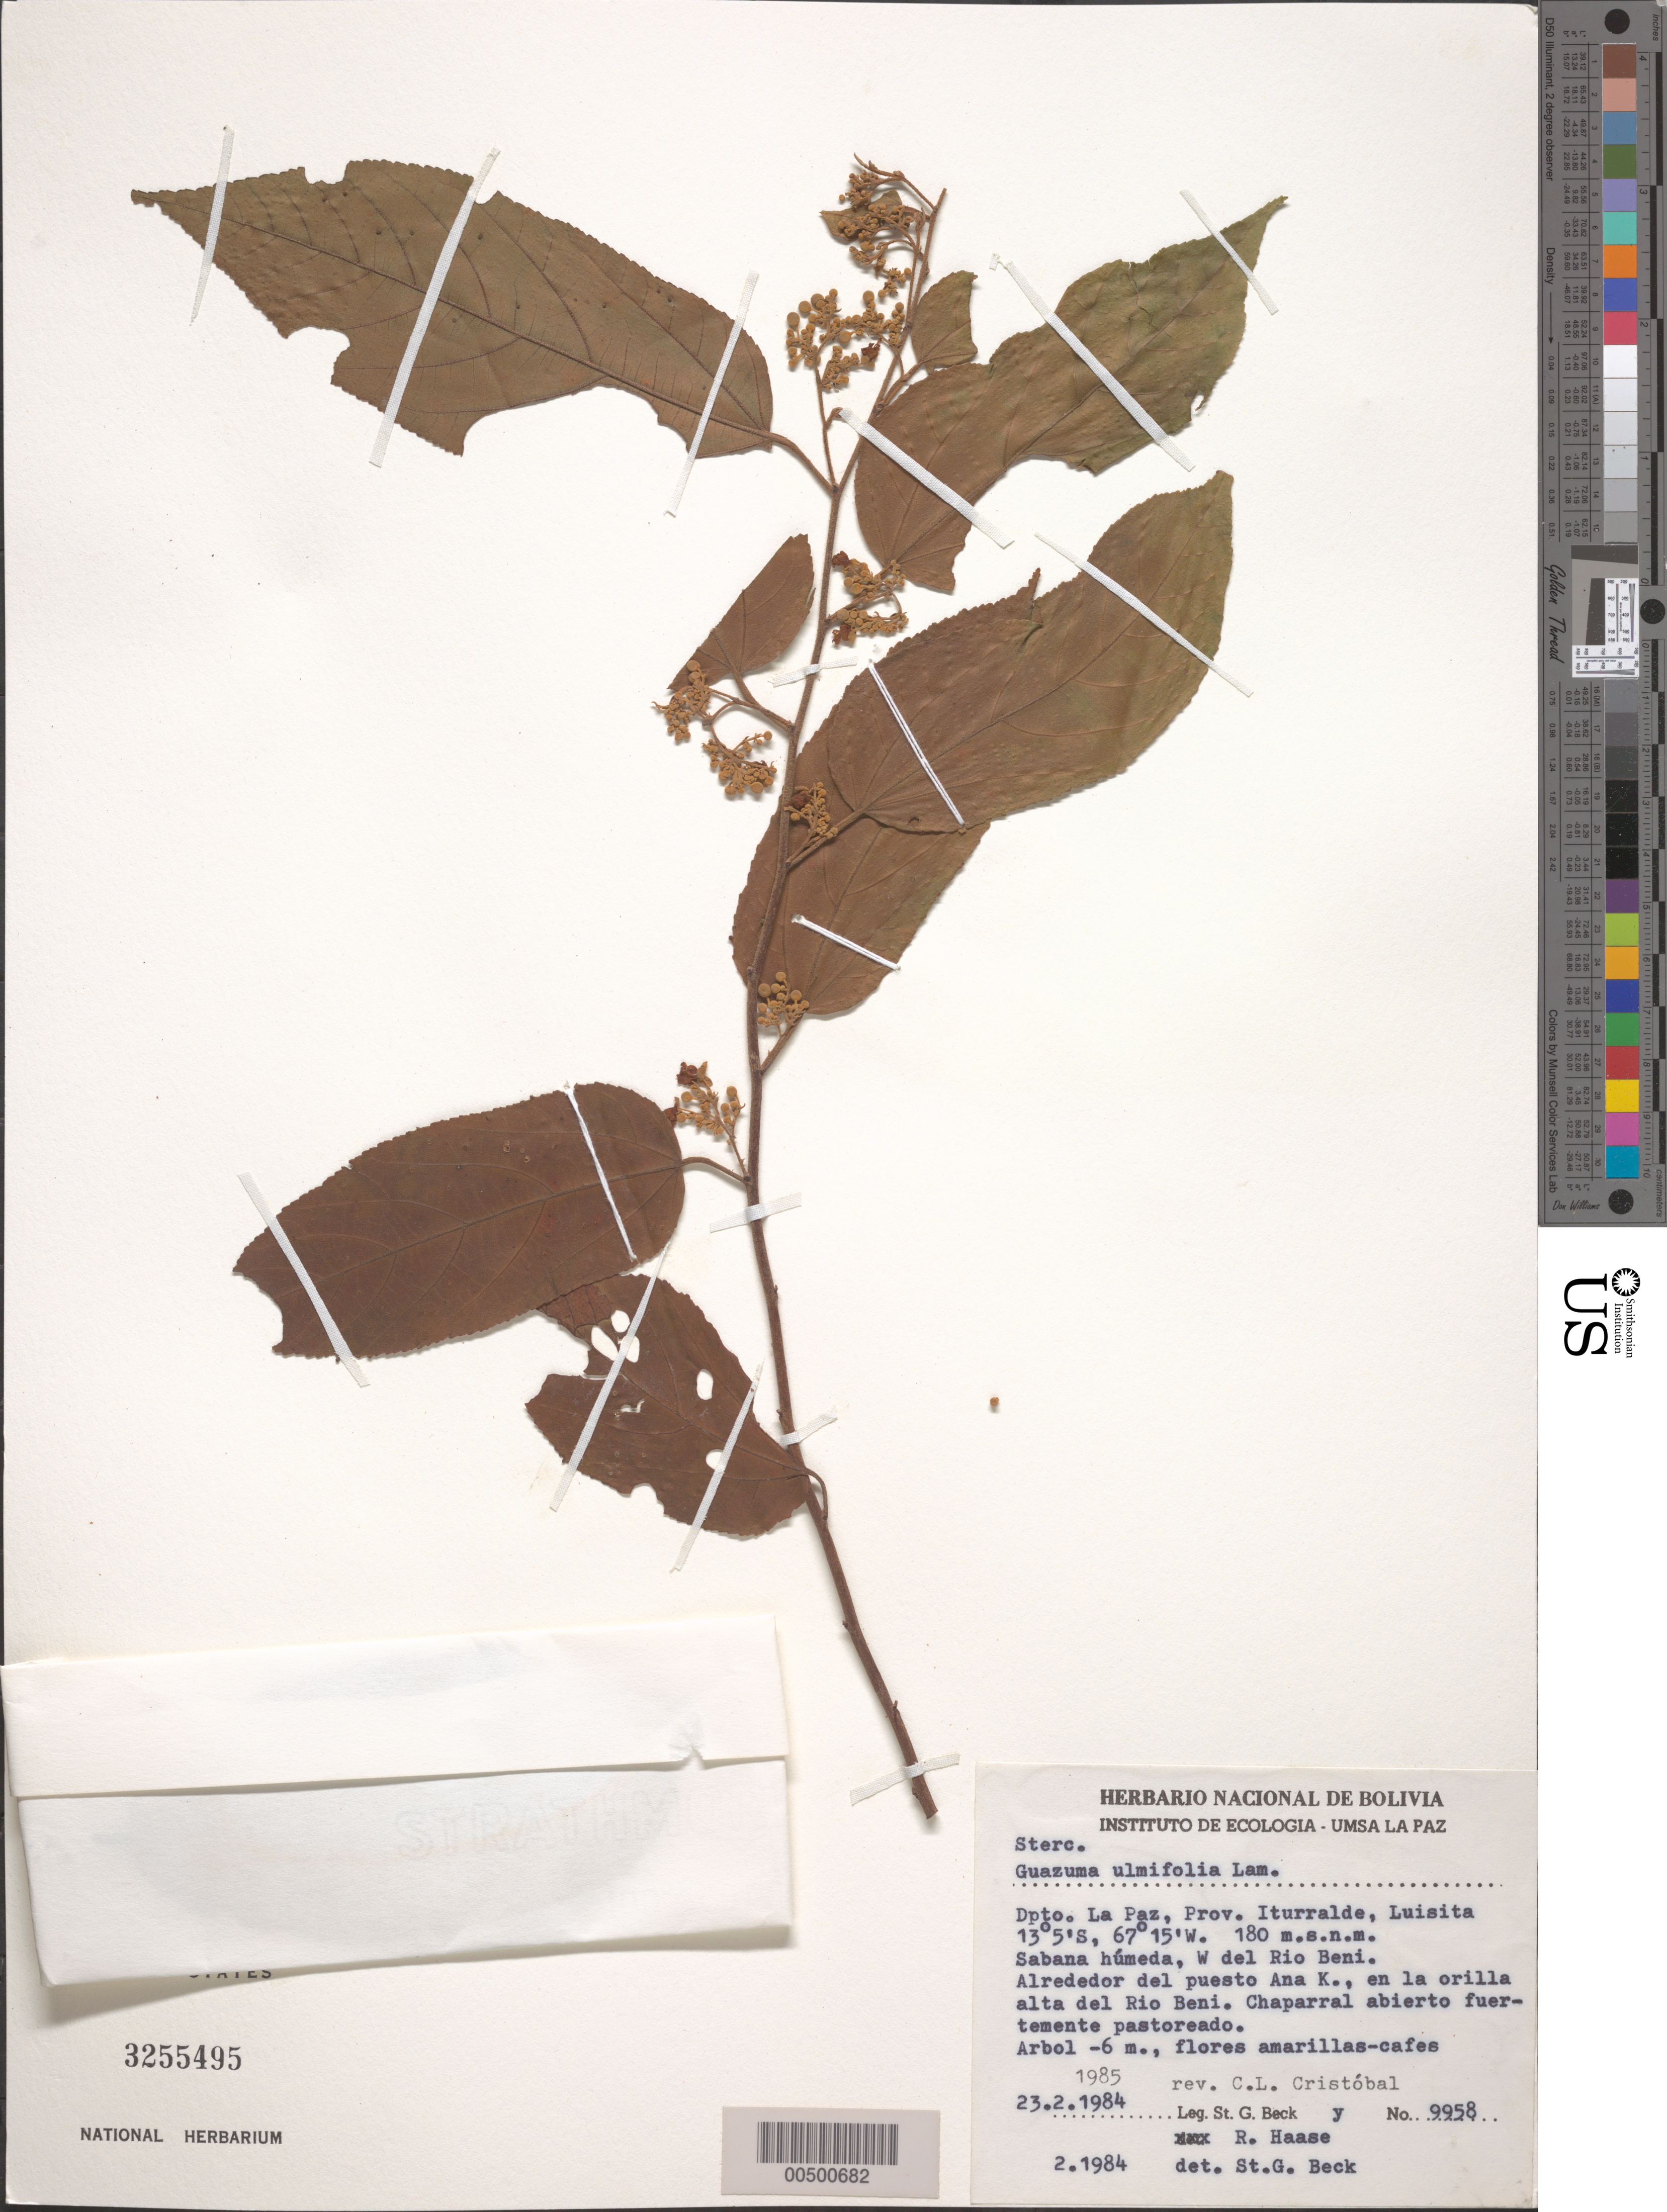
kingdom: Plantae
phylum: Tracheophyta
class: Magnoliopsida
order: Malvales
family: Malvaceae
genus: Guazuma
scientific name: Guazuma ulmifolia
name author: Lam.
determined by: Beck, S. G.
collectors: S. G. Beck & R. Haase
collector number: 9958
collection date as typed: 23 Feb 1984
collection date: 1984-02-23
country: Bolivia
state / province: La Paz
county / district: Iturralde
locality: Luisita, W del Rio Beni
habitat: Sabana húmeda.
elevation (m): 180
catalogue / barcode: US 3255495